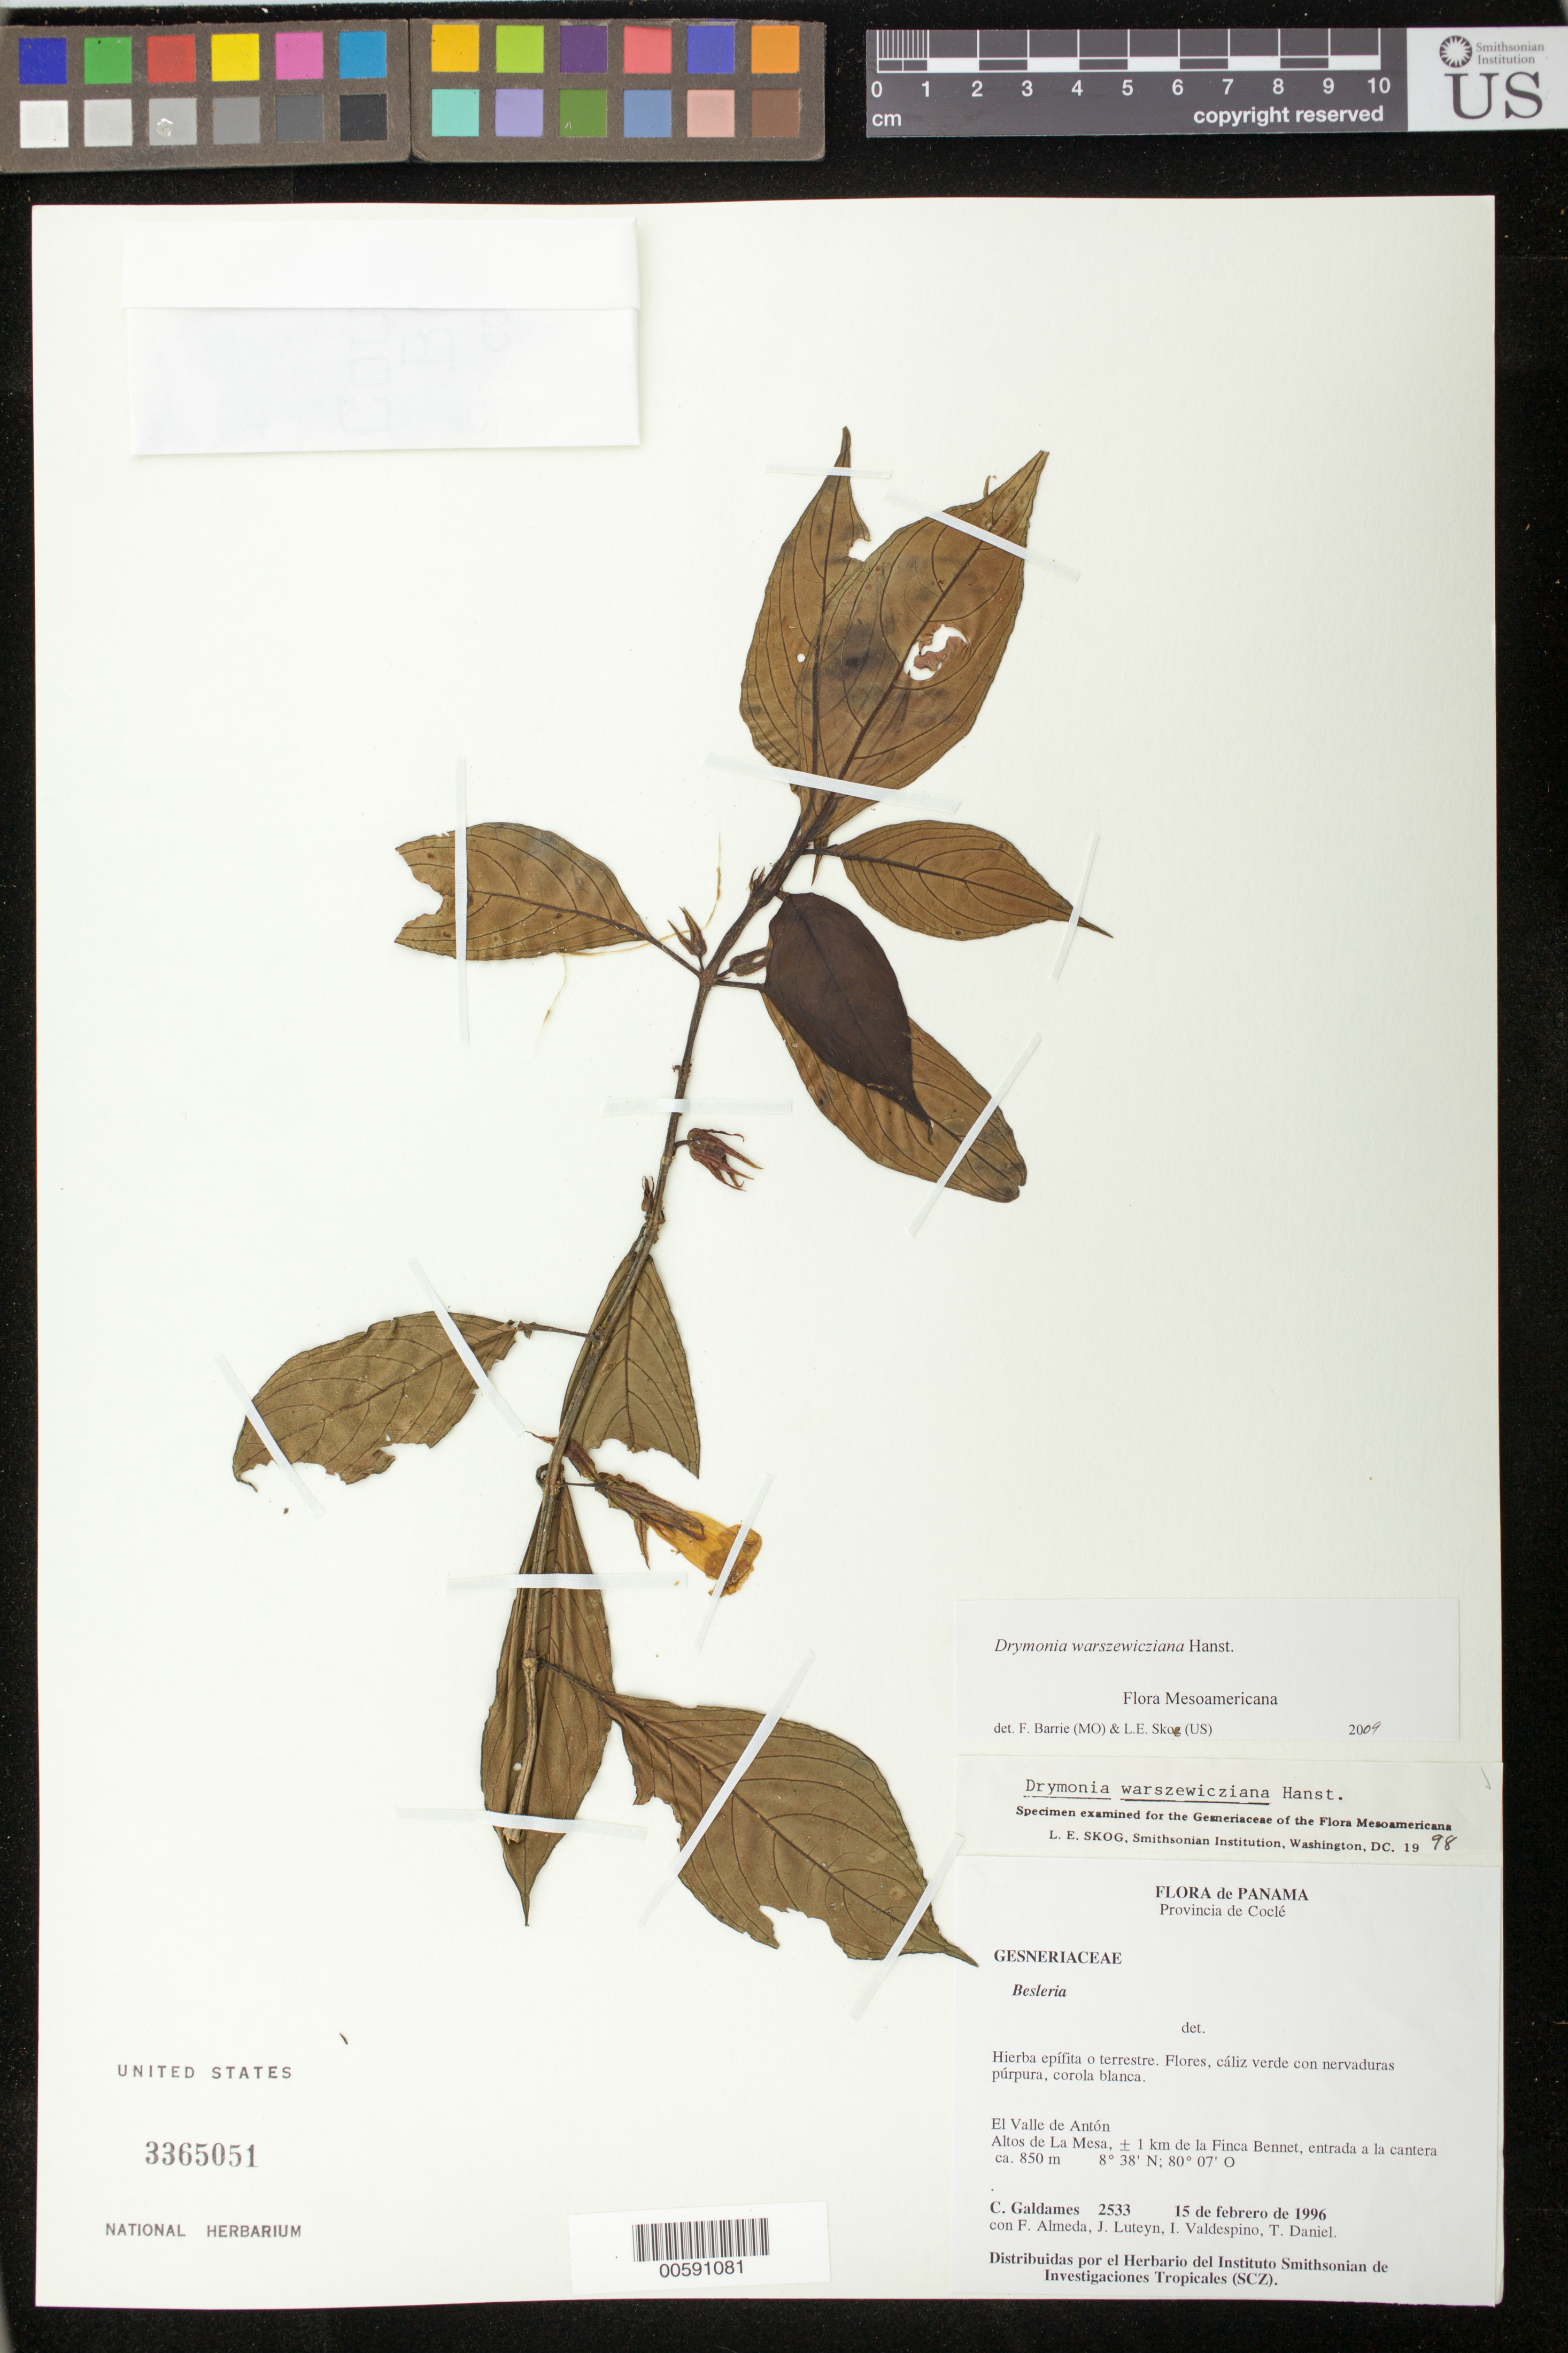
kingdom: Plantae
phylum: Tracheophyta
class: Magnoliopsida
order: Lamiales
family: Gesneriaceae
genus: Drymonia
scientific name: Drymonia warszewicziana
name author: Hanst.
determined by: Skog, Laurence E.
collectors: C. Galdames, F. Almeda, J. L. Luteyn, I. A. Valdespino & T. Daniel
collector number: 2533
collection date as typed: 15 Feb 1995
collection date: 1995-02-15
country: Panama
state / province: Coclé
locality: El Valle de Antón; Altos de La Mesa, ±1 km de la Finca Bennet, entrada a la cantera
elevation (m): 850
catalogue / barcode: US 3365051